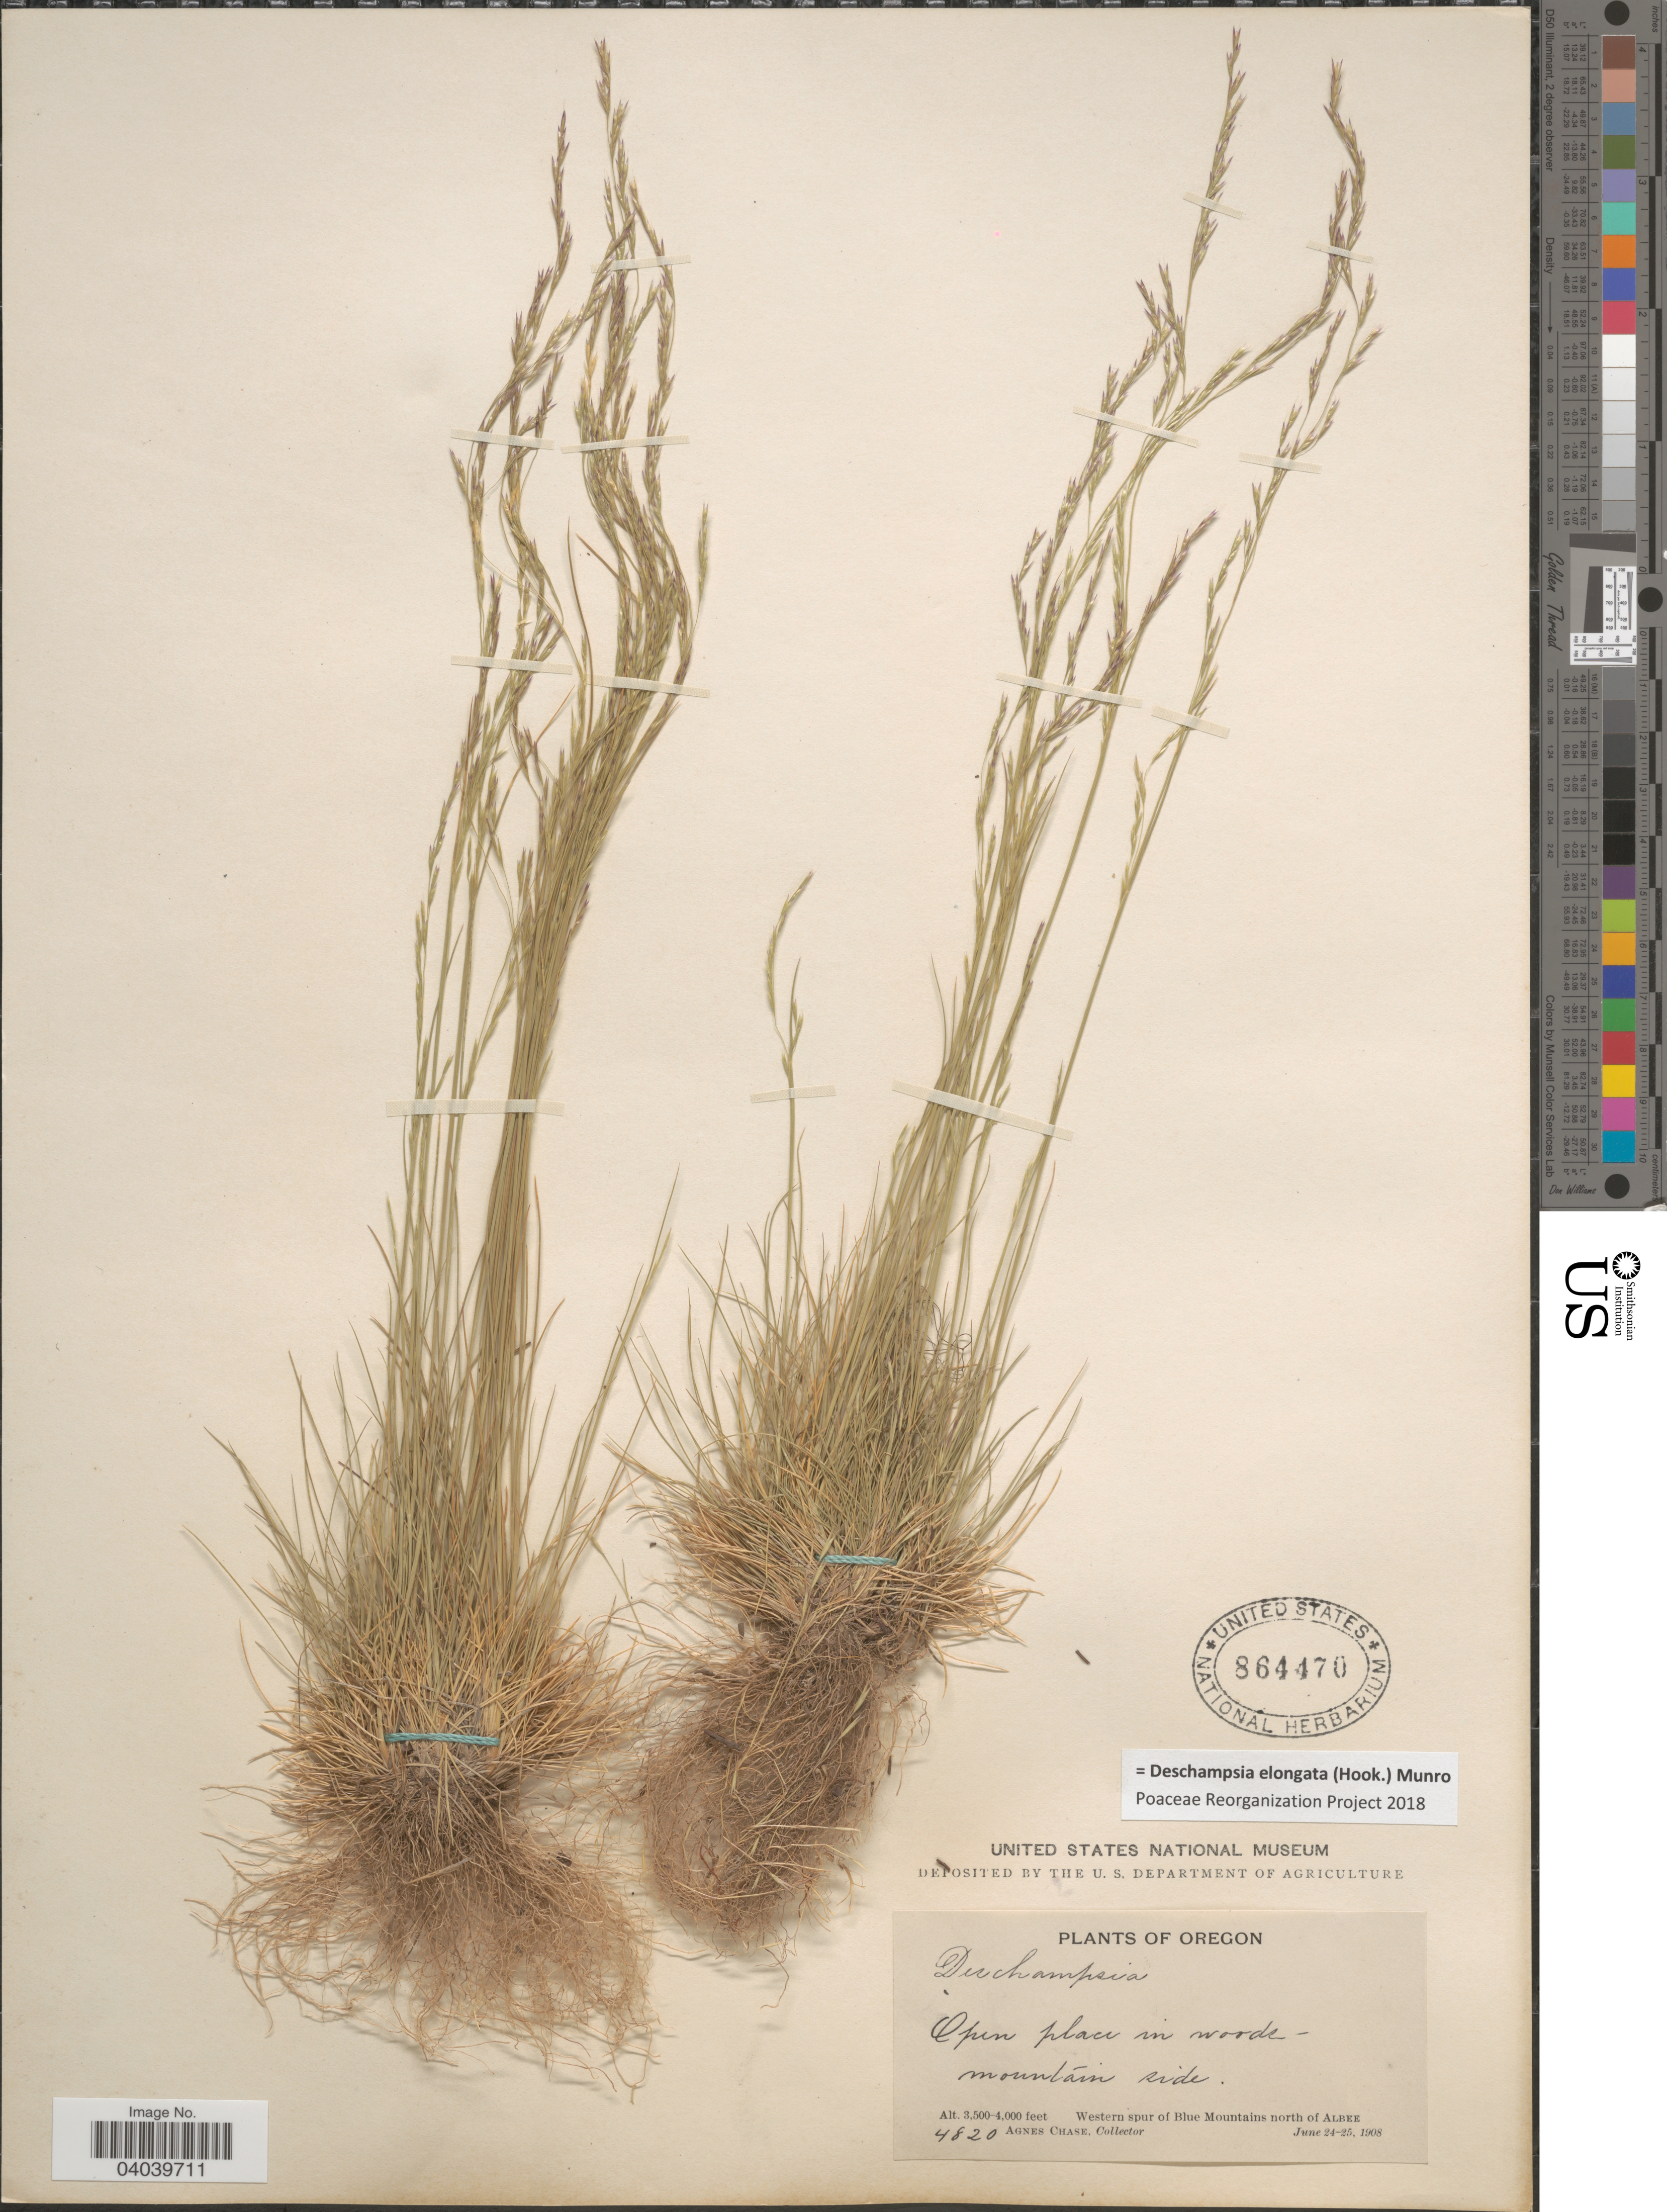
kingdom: Plantae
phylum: Tracheophyta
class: Liliopsida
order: Poales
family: Poaceae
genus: Deschampsia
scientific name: Deschampsia elongata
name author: (Hook.) Munro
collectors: A. Chase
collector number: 4820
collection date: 1908-06-24/1908-06-25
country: United States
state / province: Oregon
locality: Western spur of Blue Mountains north of Albee.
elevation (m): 1067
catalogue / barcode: US 864470